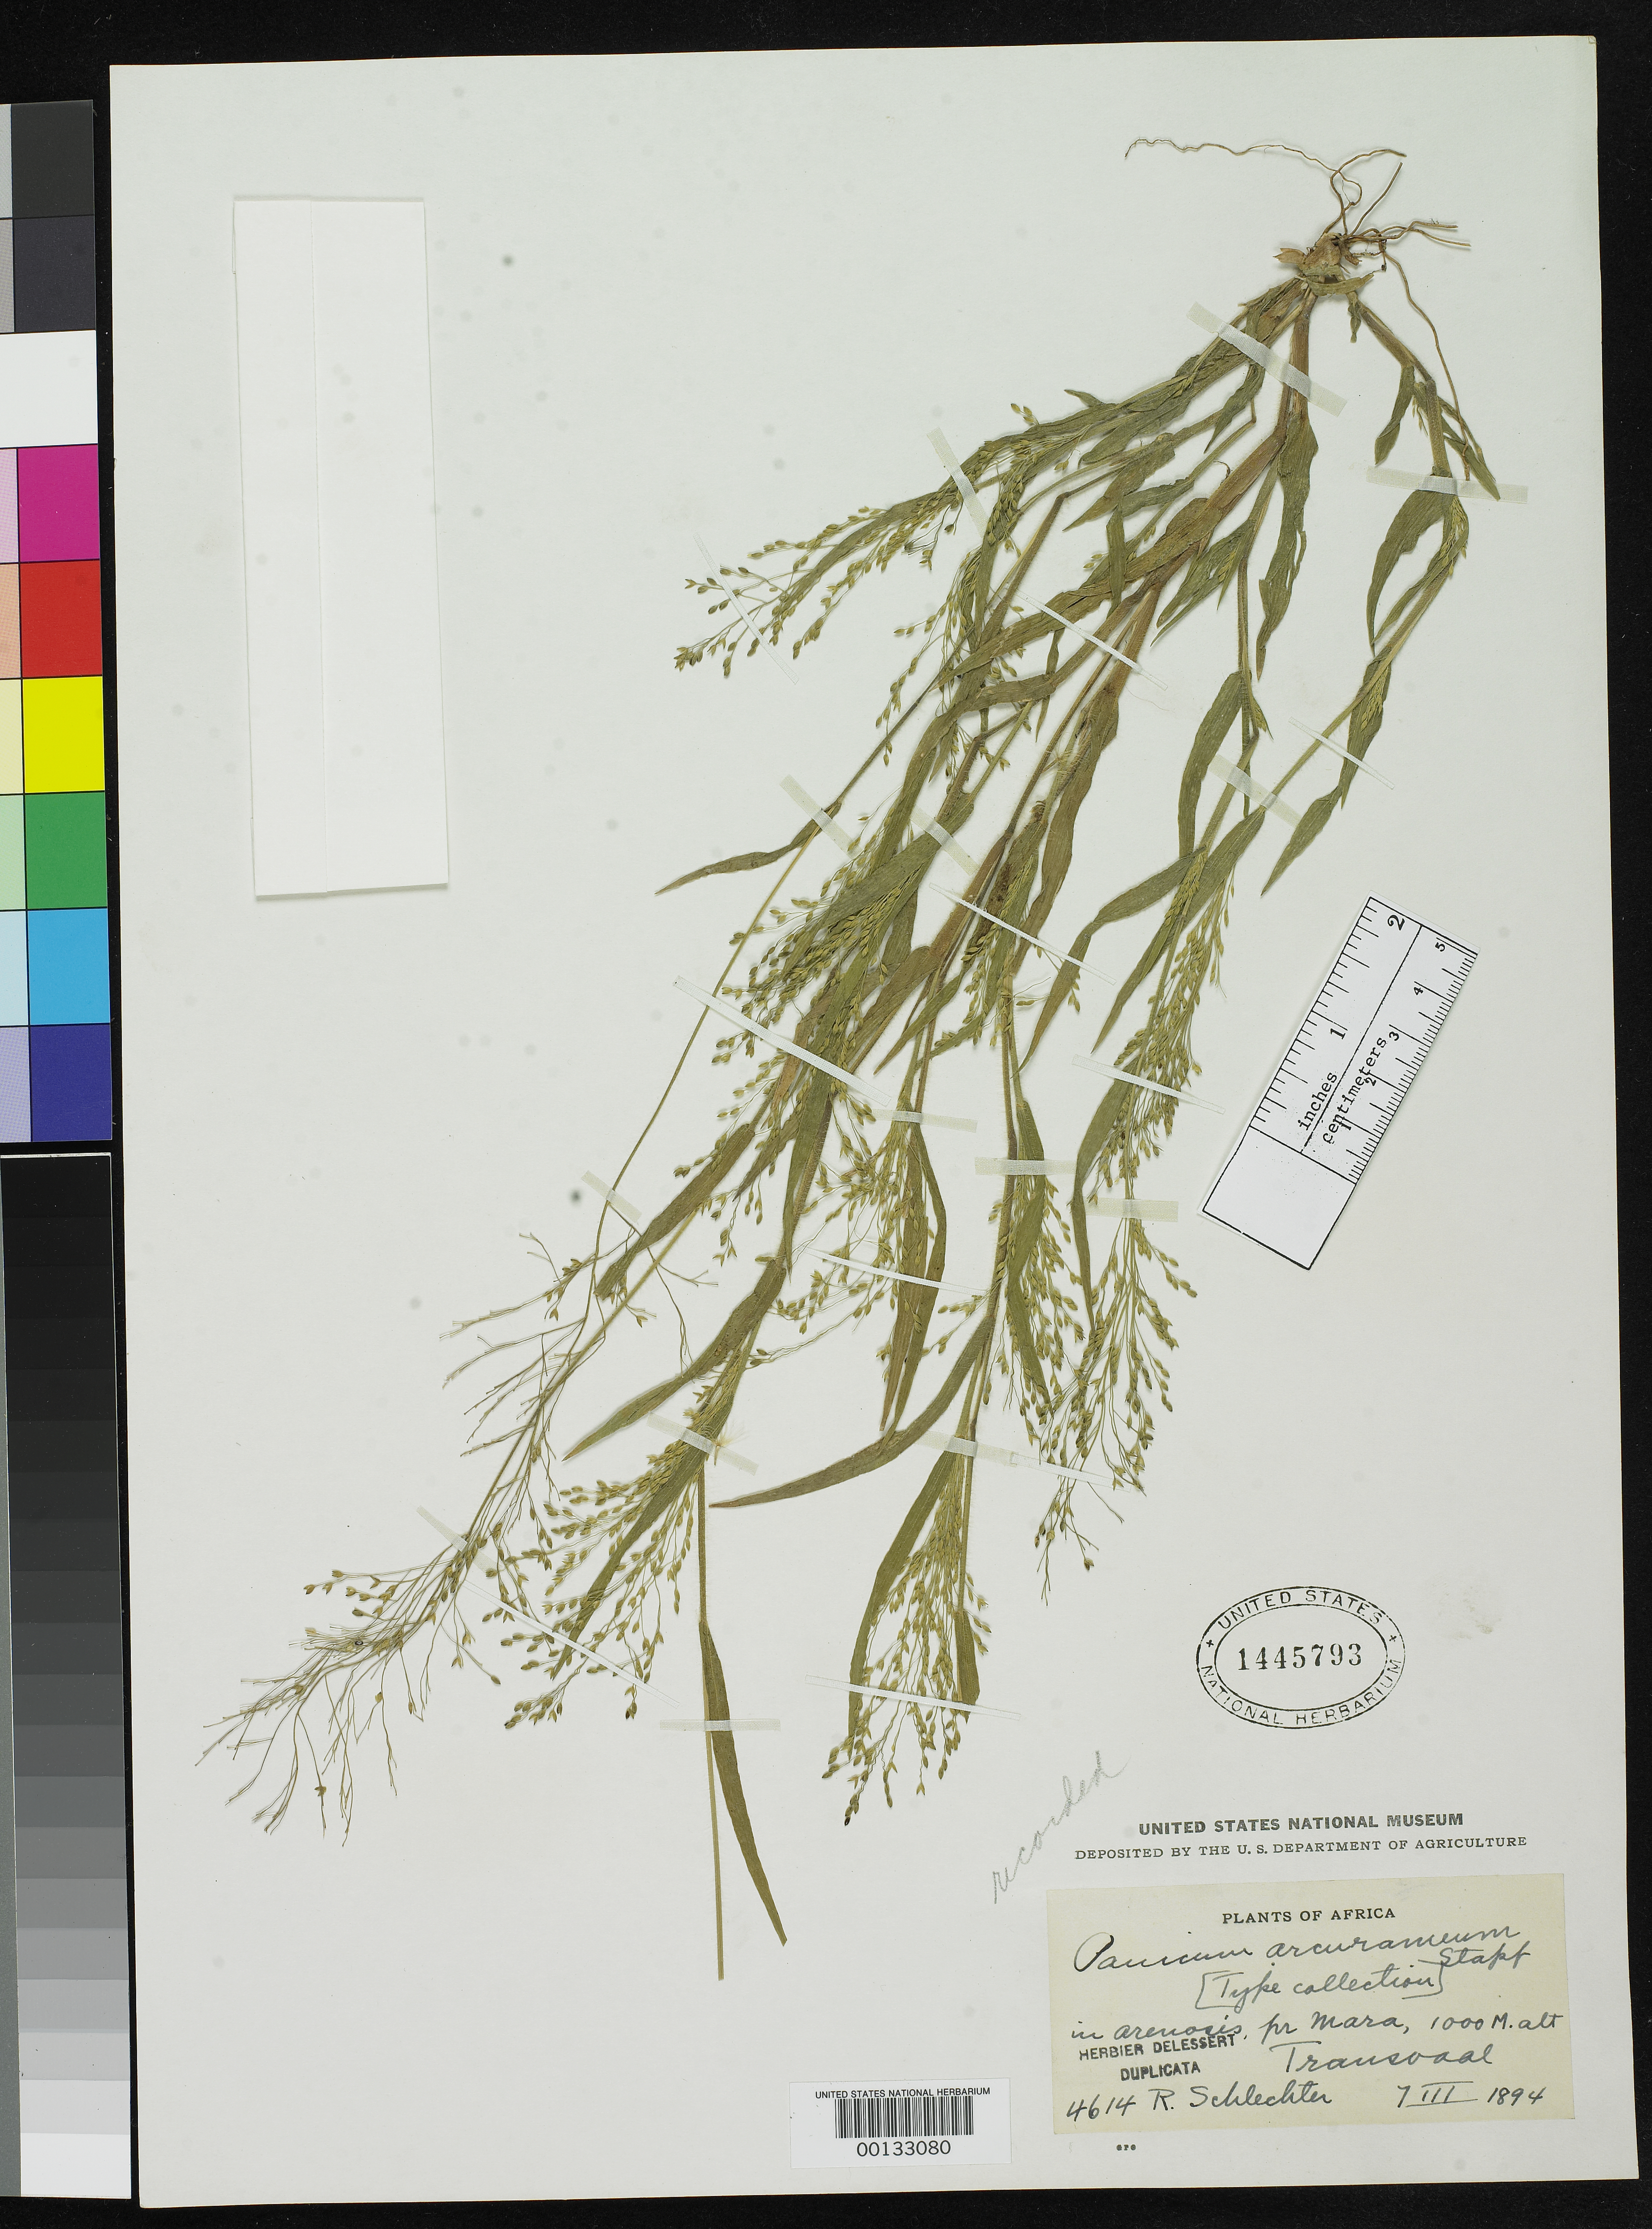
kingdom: Plantae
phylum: Tracheophyta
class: Liliopsida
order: Poales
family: Poaceae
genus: Panicum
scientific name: Panicum arcurameum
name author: Stapf in Prain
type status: Isotype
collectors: F. R. R. Schlechter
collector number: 4614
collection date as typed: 07 Mar 1894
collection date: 1894-03-07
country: South Africa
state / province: Limpopo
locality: Near Mara. Transvaal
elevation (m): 1000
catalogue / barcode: US 1445793